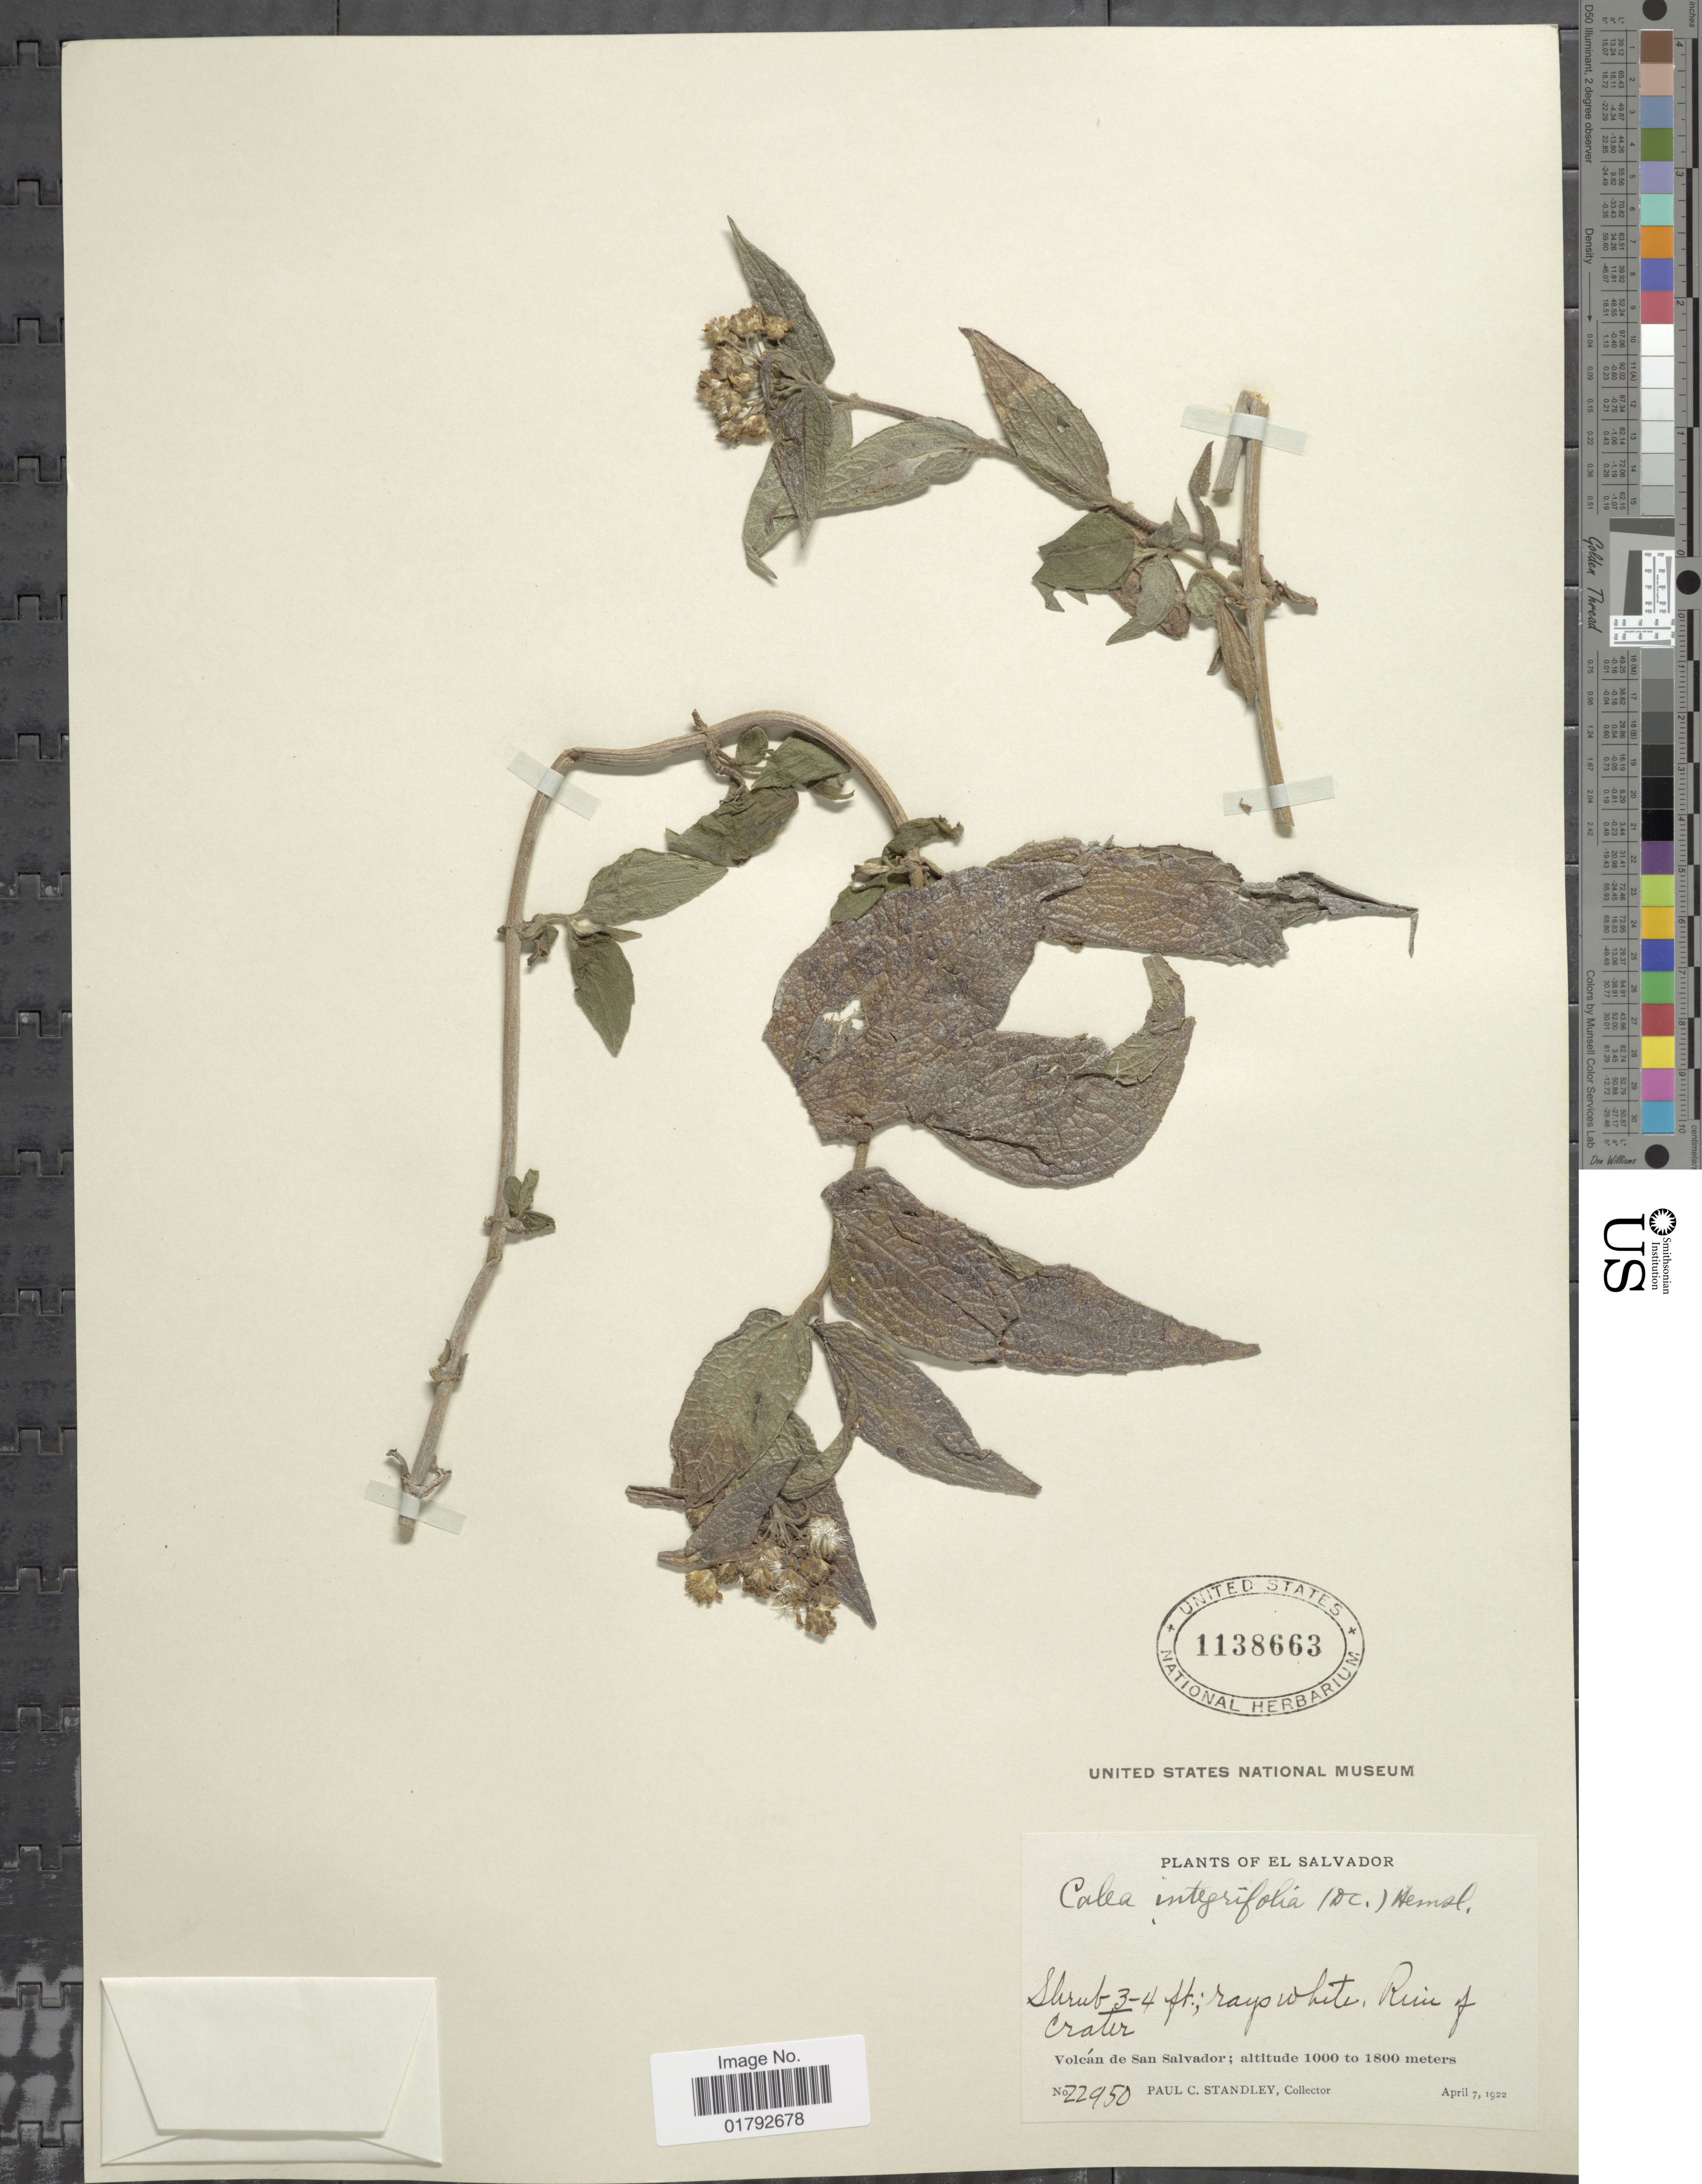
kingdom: Plantae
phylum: Tracheophyta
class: Magnoliopsida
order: Asterales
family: Asteraceae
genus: Alloispermum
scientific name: Alloispermum integrifolium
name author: (DC.) H. Rob.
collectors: P. C. Standley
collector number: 22950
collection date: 1922-04-07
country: El Salvador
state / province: San Salvador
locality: El Salvador. Volcan de San Salvador. Ruin of Crater.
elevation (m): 1000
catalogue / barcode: US 1138663